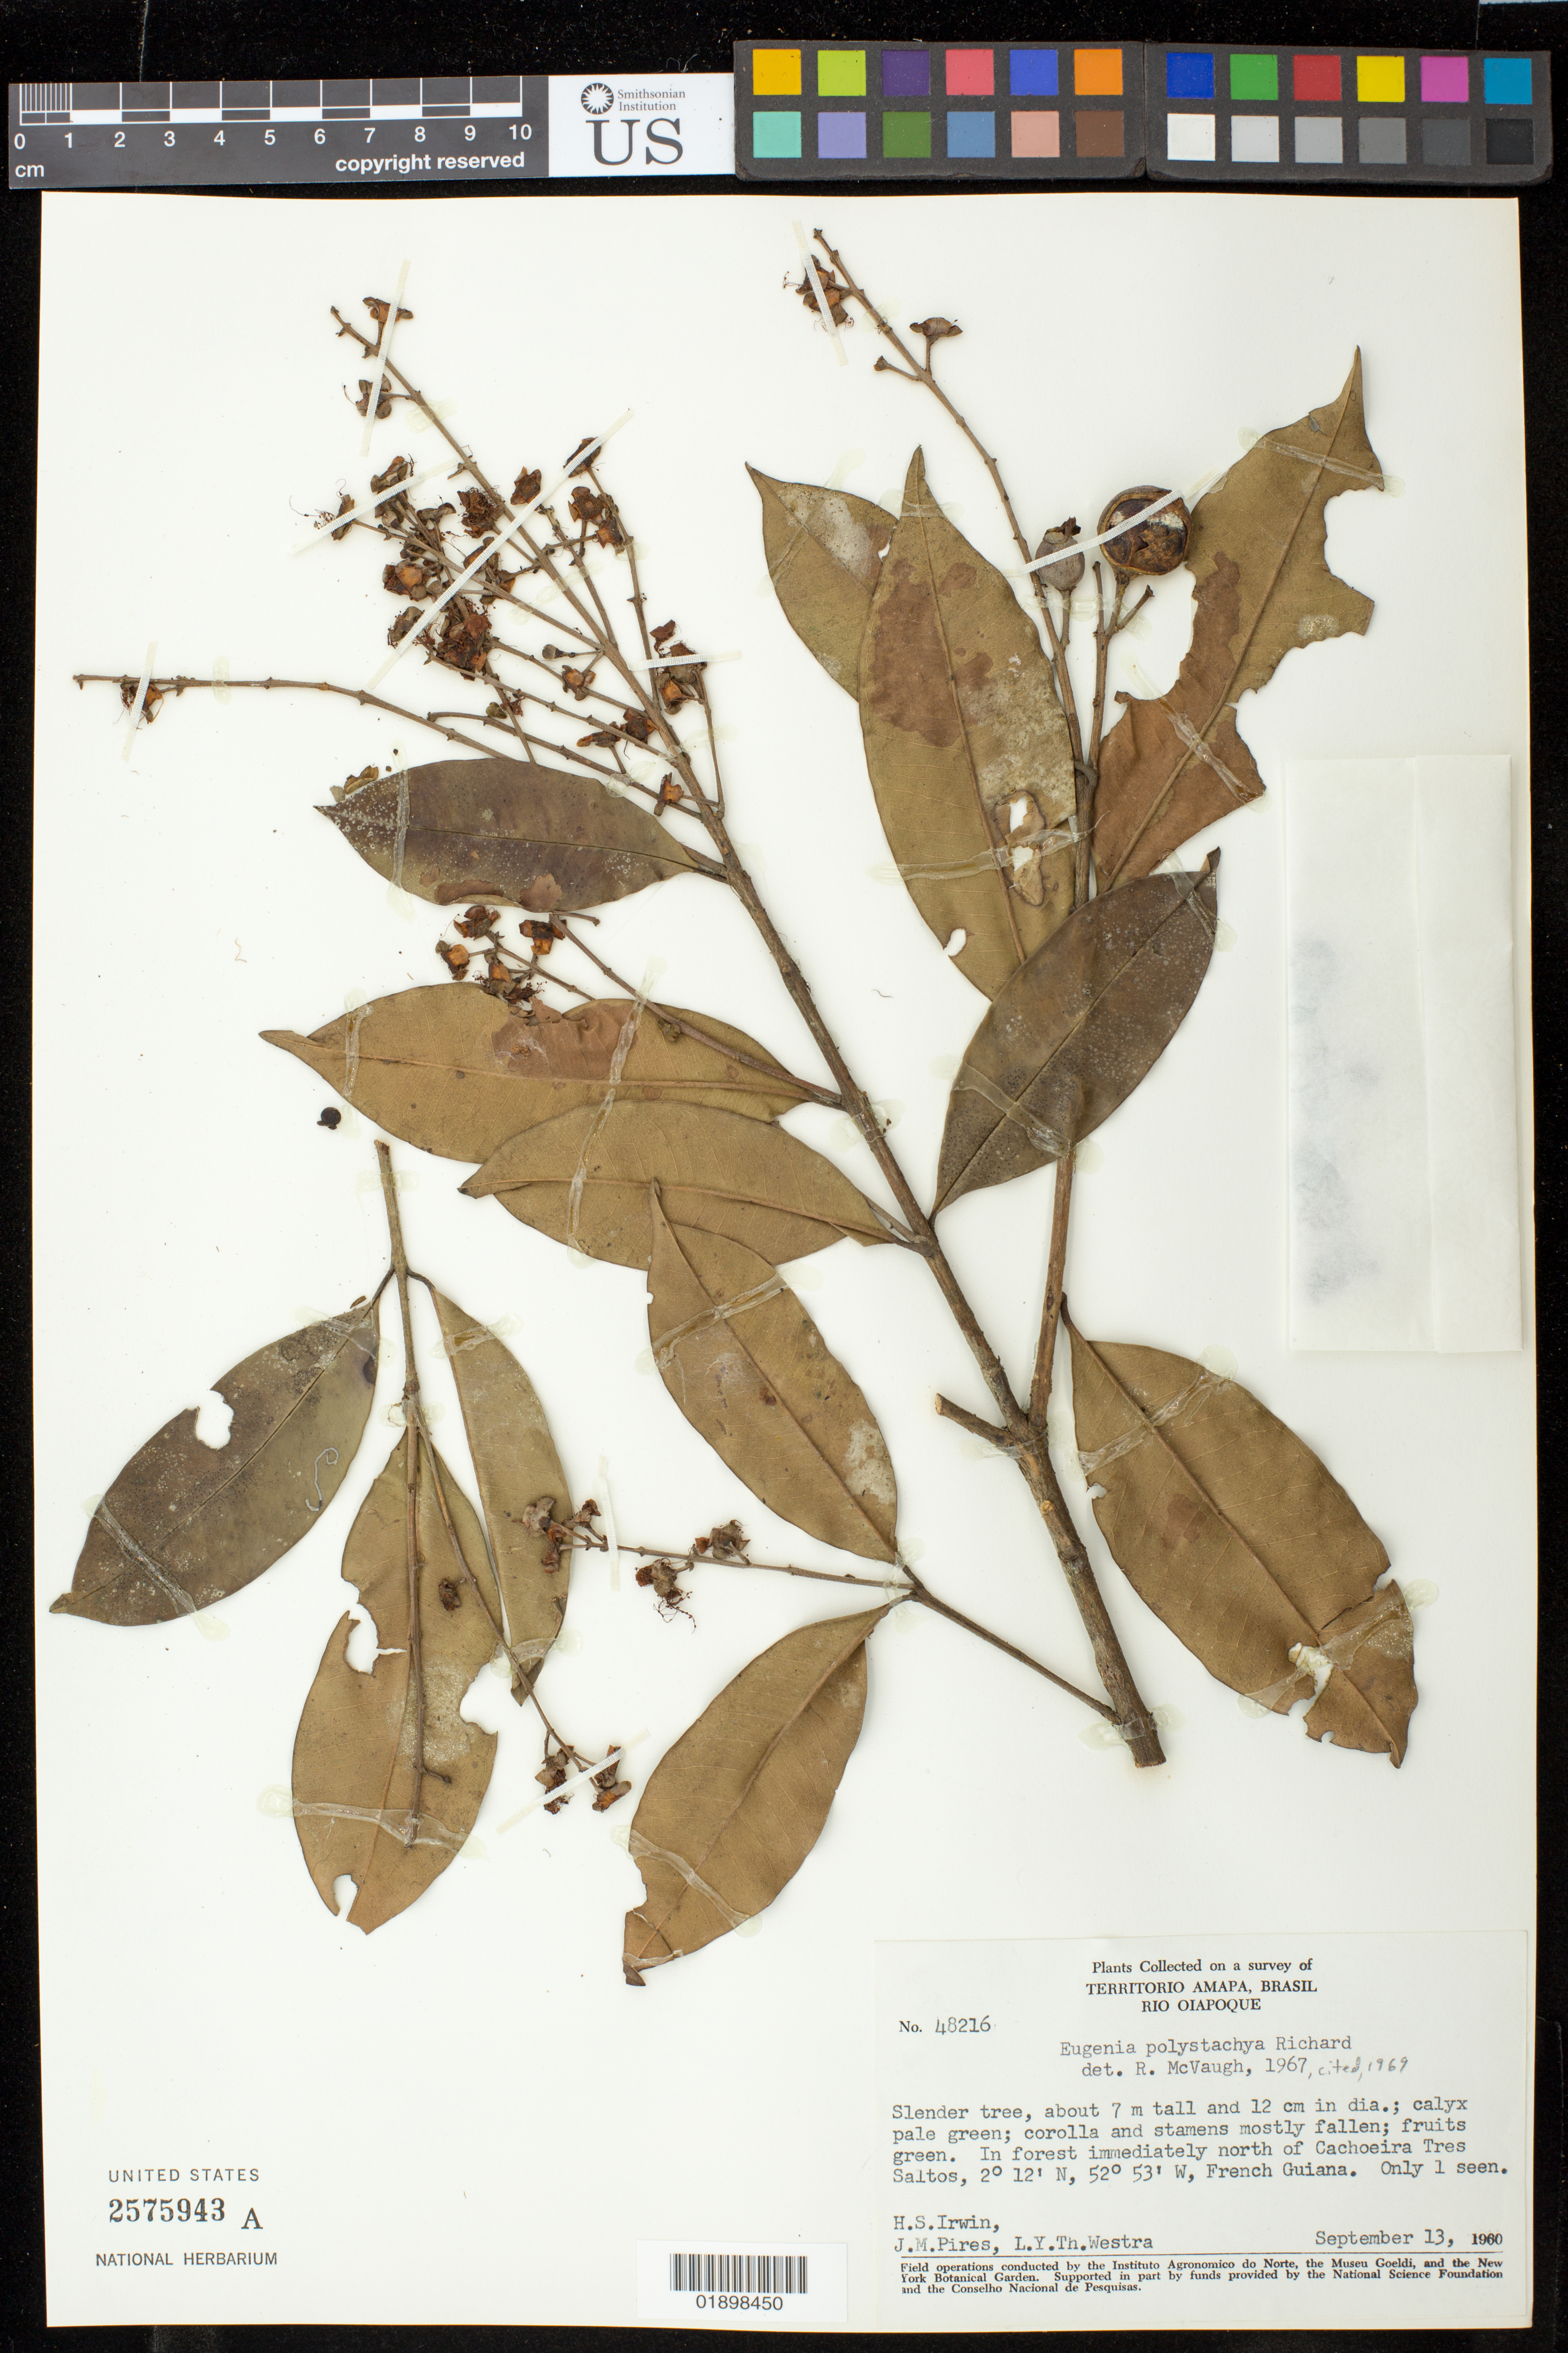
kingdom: Plantae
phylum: Tracheophyta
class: Magnoliopsida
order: Myrtales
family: Myrtaceae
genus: Eugenia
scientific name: Eugenia polystachya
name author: Rich.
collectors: H. Irwin, J. M. Pires & L. Y. T. Westra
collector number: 48216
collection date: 1960-09-13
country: French Guiana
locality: In forest immediately north of Cachoeira Tres Saltos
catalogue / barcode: US 2575943A